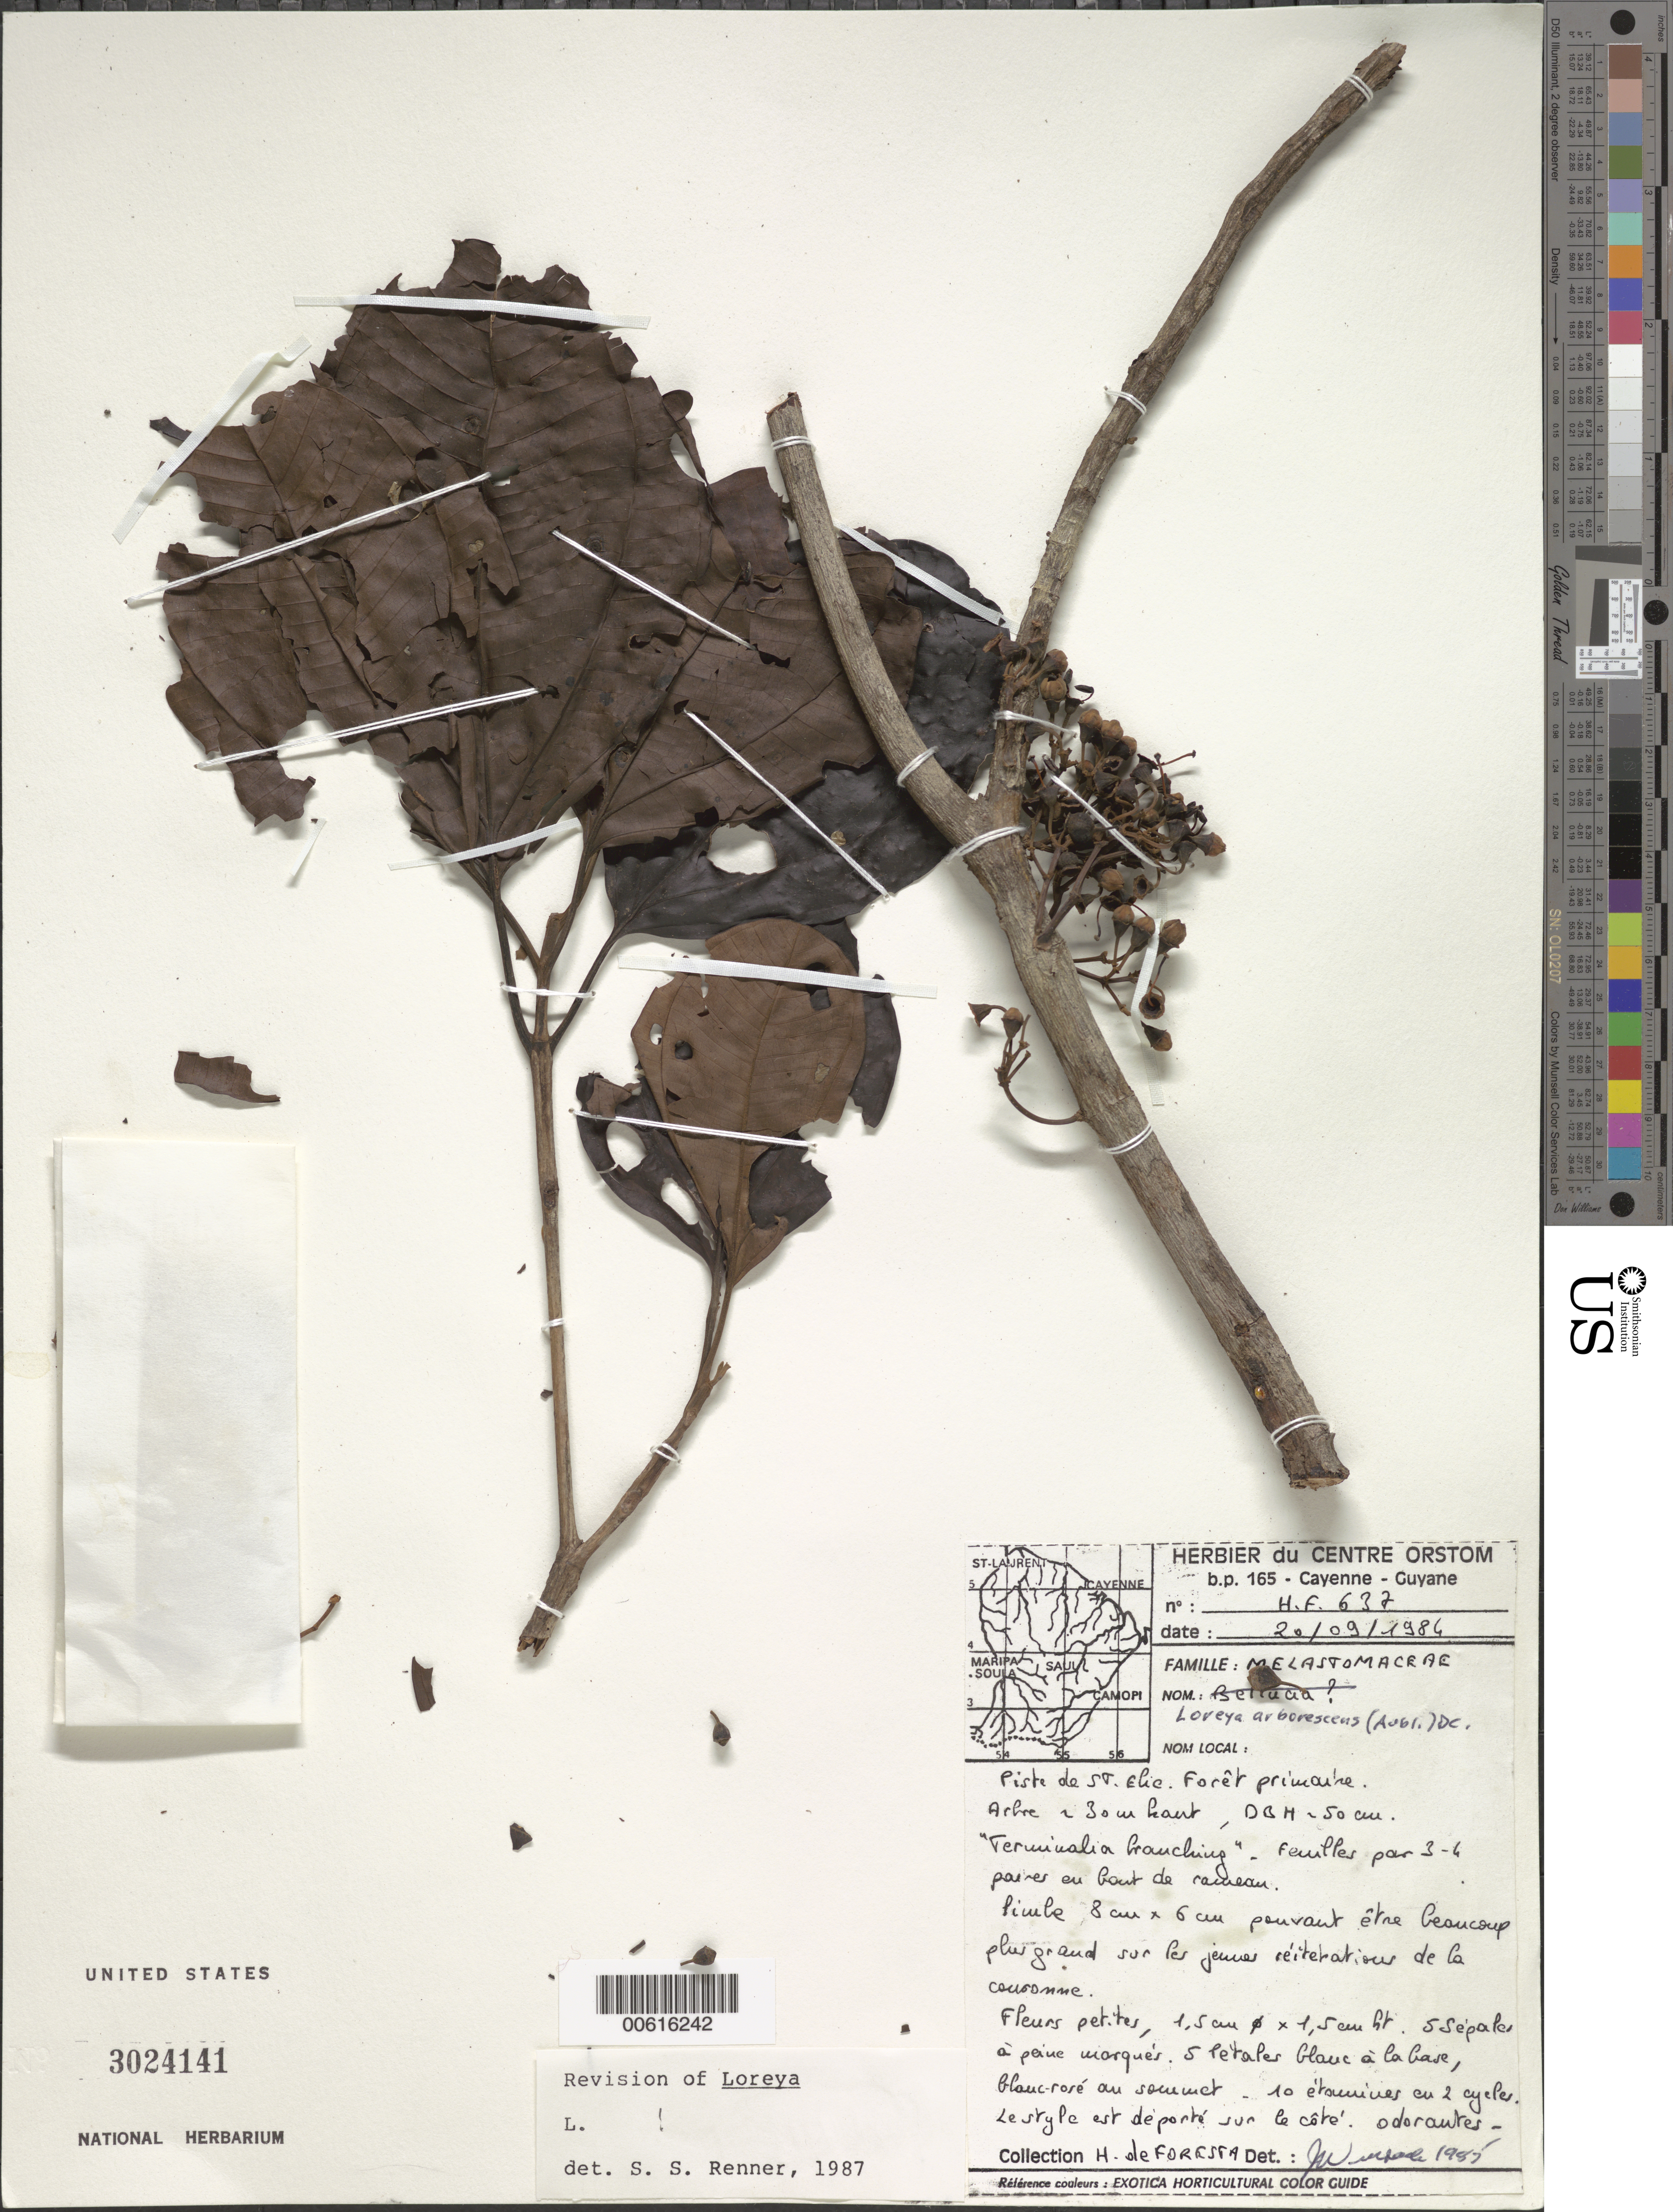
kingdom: Plantae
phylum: Tracheophyta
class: Magnoliopsida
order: Myrtales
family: Melastomataceae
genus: Bellucia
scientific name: Bellucia arborescens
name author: (Aubl.) Baill.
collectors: H. de Foresta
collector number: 637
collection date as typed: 20-Sep-84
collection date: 1984-09-20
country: French Guiana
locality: Piste de Saint-Élie, Bassin du Sinnamary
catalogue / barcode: US 3024141